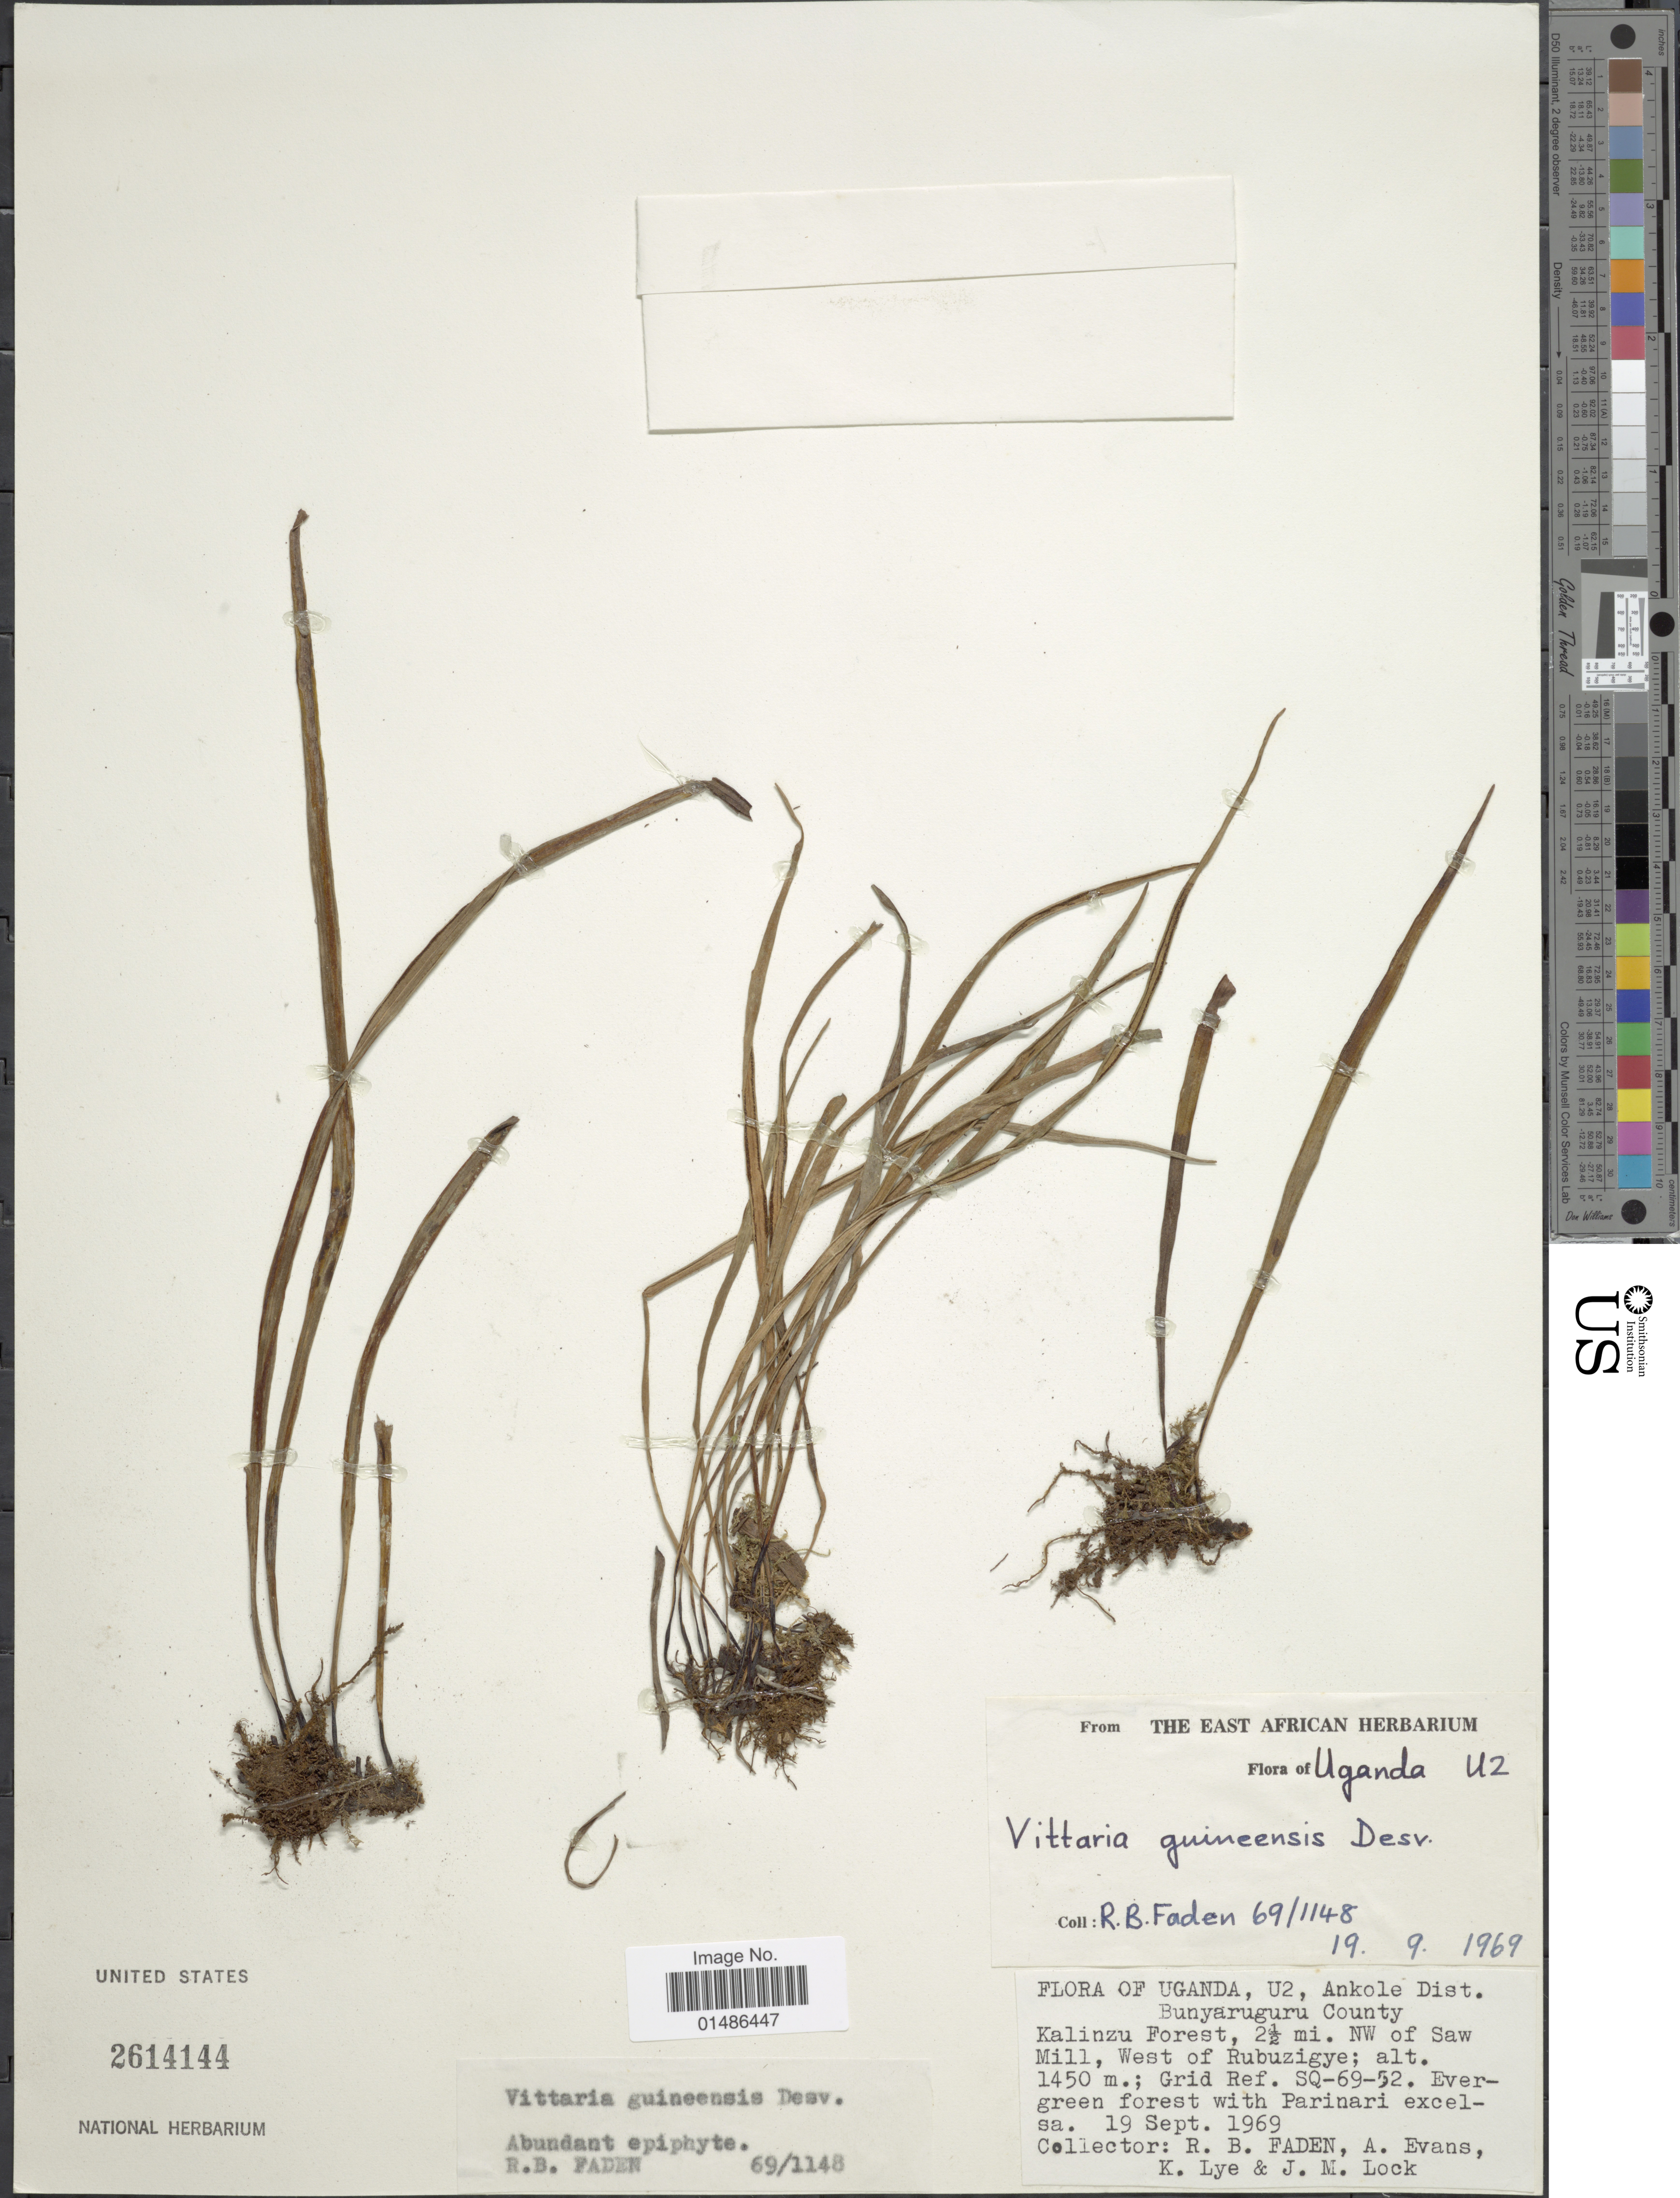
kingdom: Plantae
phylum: Tracheophyta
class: Polypodiopsida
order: Polypodiales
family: Pteridaceae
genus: Haplopteris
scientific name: Haplopteris guineensis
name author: (Desv.) E.H. Crane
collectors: R. B. Faden, A. Evans, K. A. Lye & J. M. Lock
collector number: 69/1148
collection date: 1969-09-19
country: Uganda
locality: U2, Ankole Dist. Bunyaruguru County. Kalinzu Forest, 2½ mi. NW of Saw Mill, West of Rubuzigye; Grid Ref. SQ-69-52.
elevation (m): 1450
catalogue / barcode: US 2614144